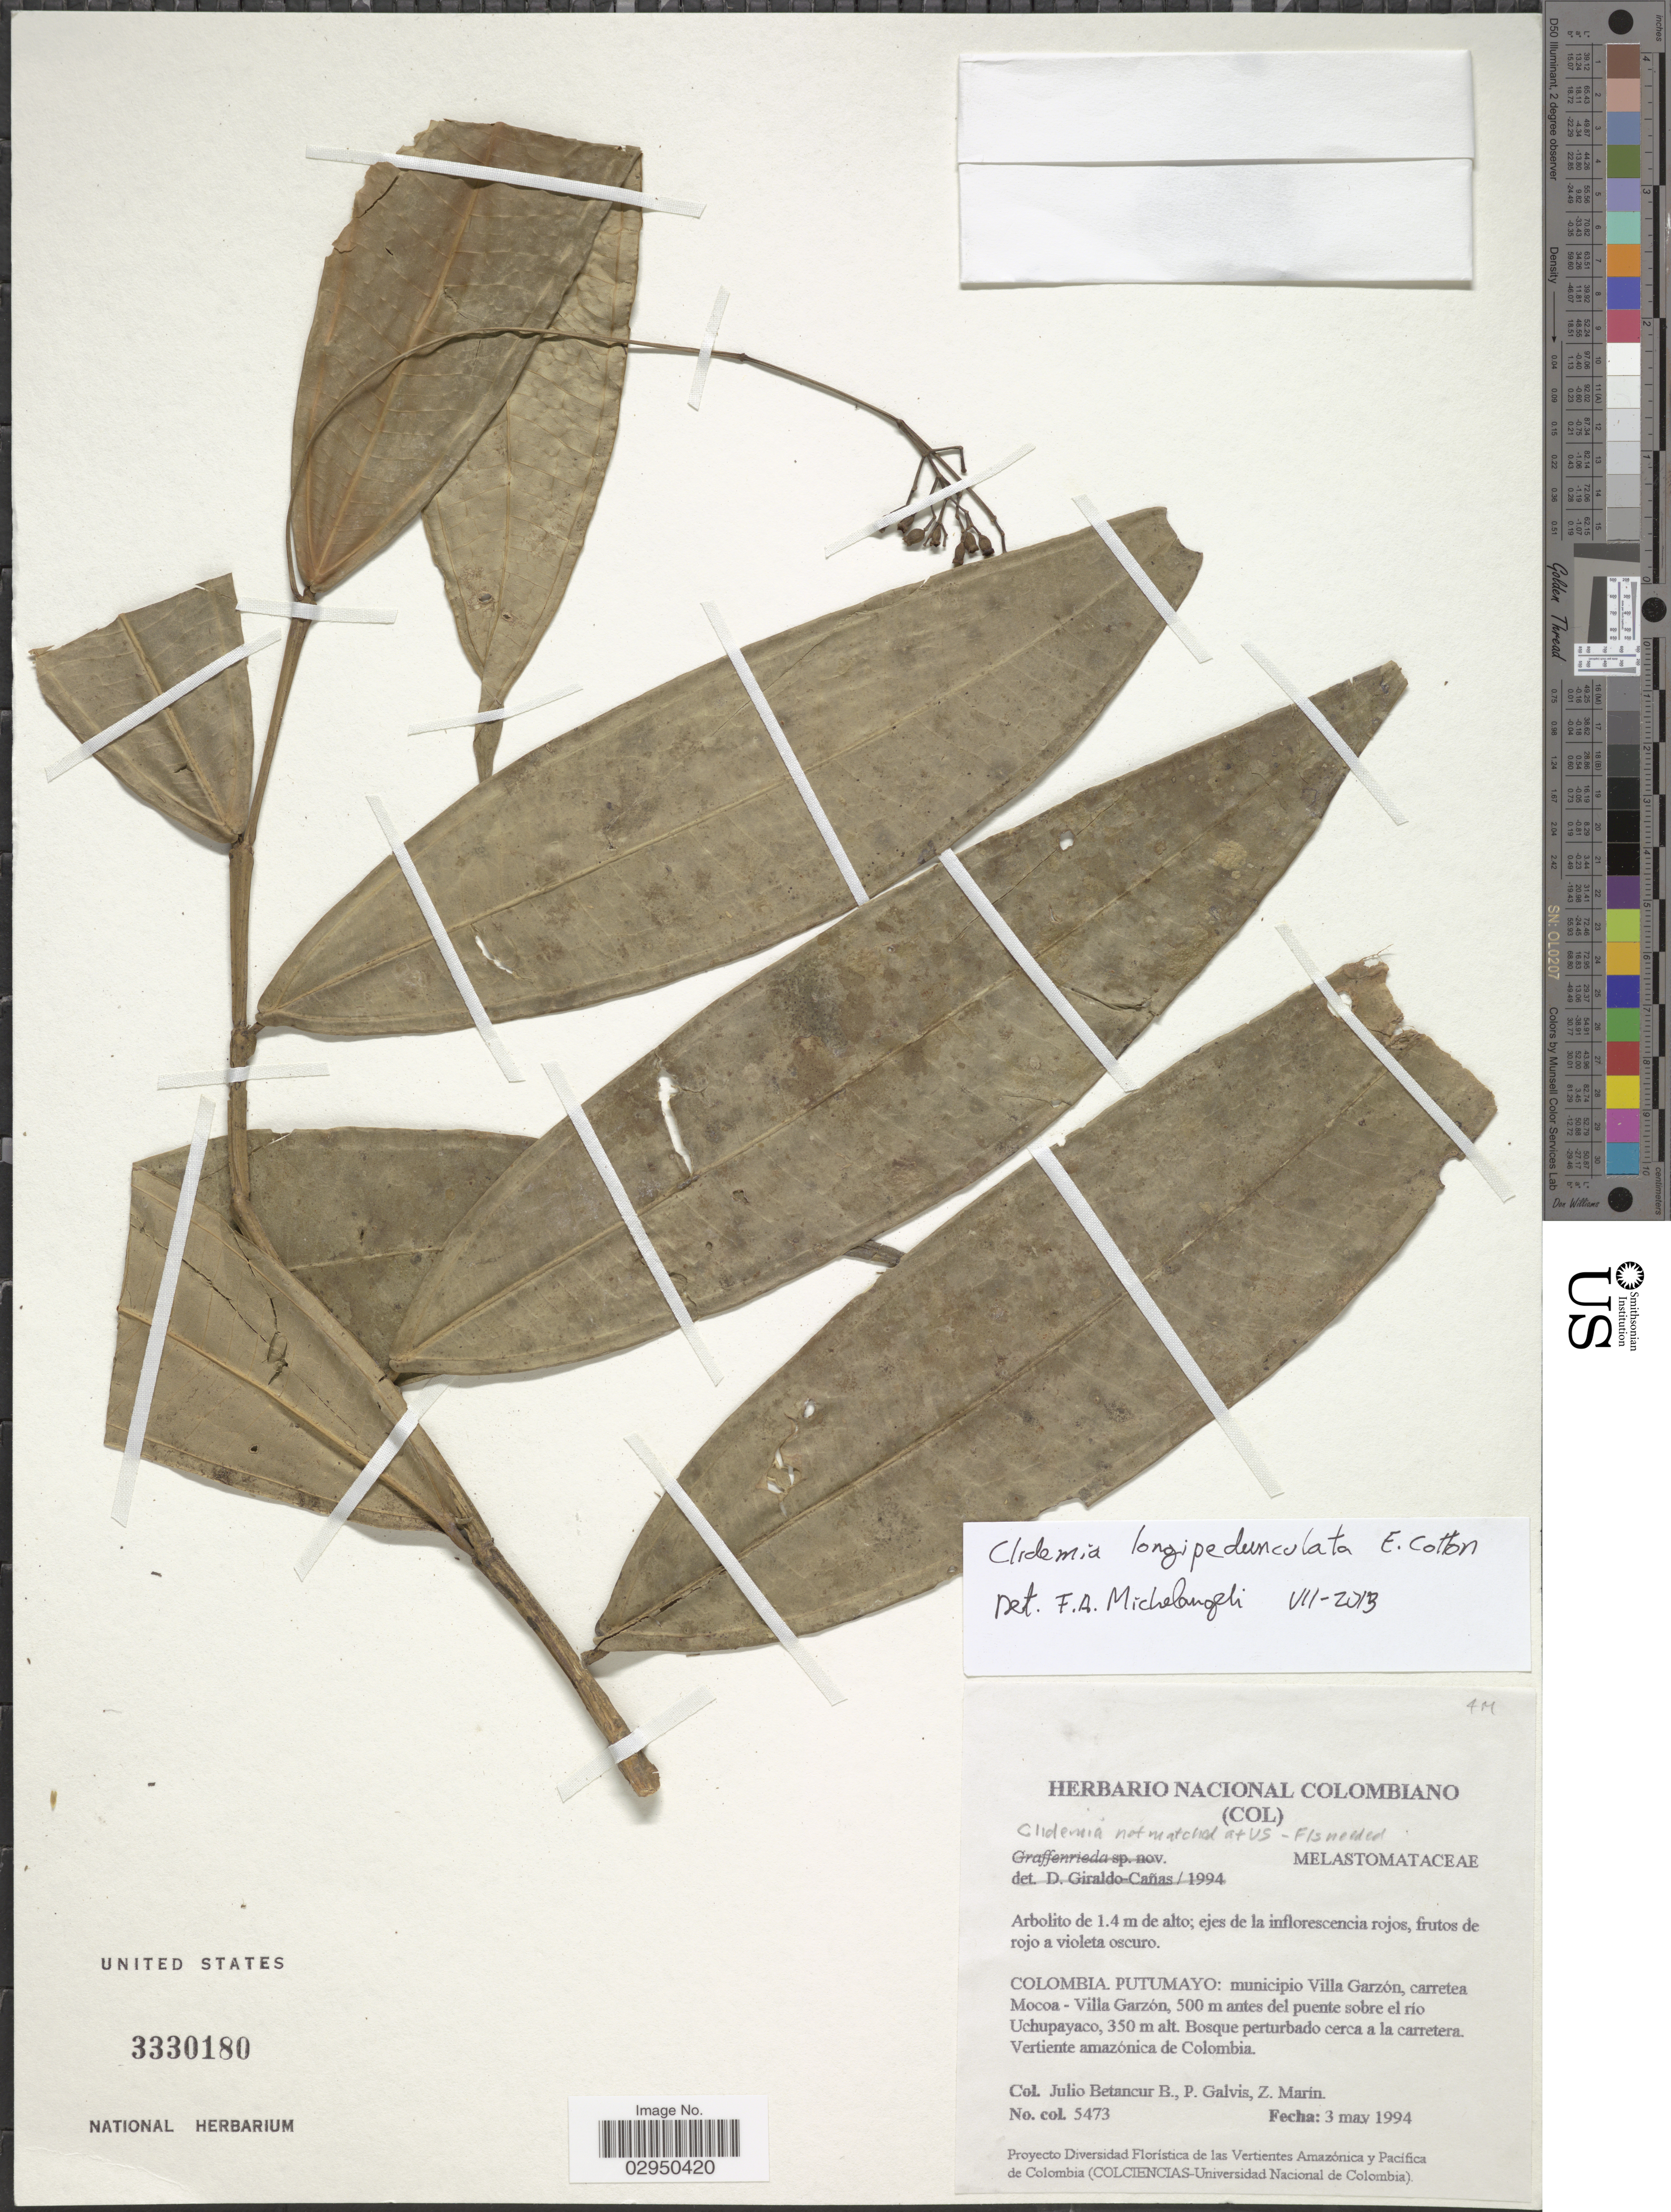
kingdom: Plantae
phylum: Tracheophyta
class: Magnoliopsida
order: Myrtales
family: Melastomataceae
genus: Clidemia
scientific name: Clidemia longipedunculata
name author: E. Cotton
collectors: J. Betancur, P. Galvis & Z. Marin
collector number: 5473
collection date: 1994-05-03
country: Colombia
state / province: Putumayo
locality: Municipio Villa Garzón, carretera Mocoa - Villa Garzón, 500 m antes del puente sobre el río Uchupayaco. Vertiente amazónica de Colombia.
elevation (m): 350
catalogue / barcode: US 3330180